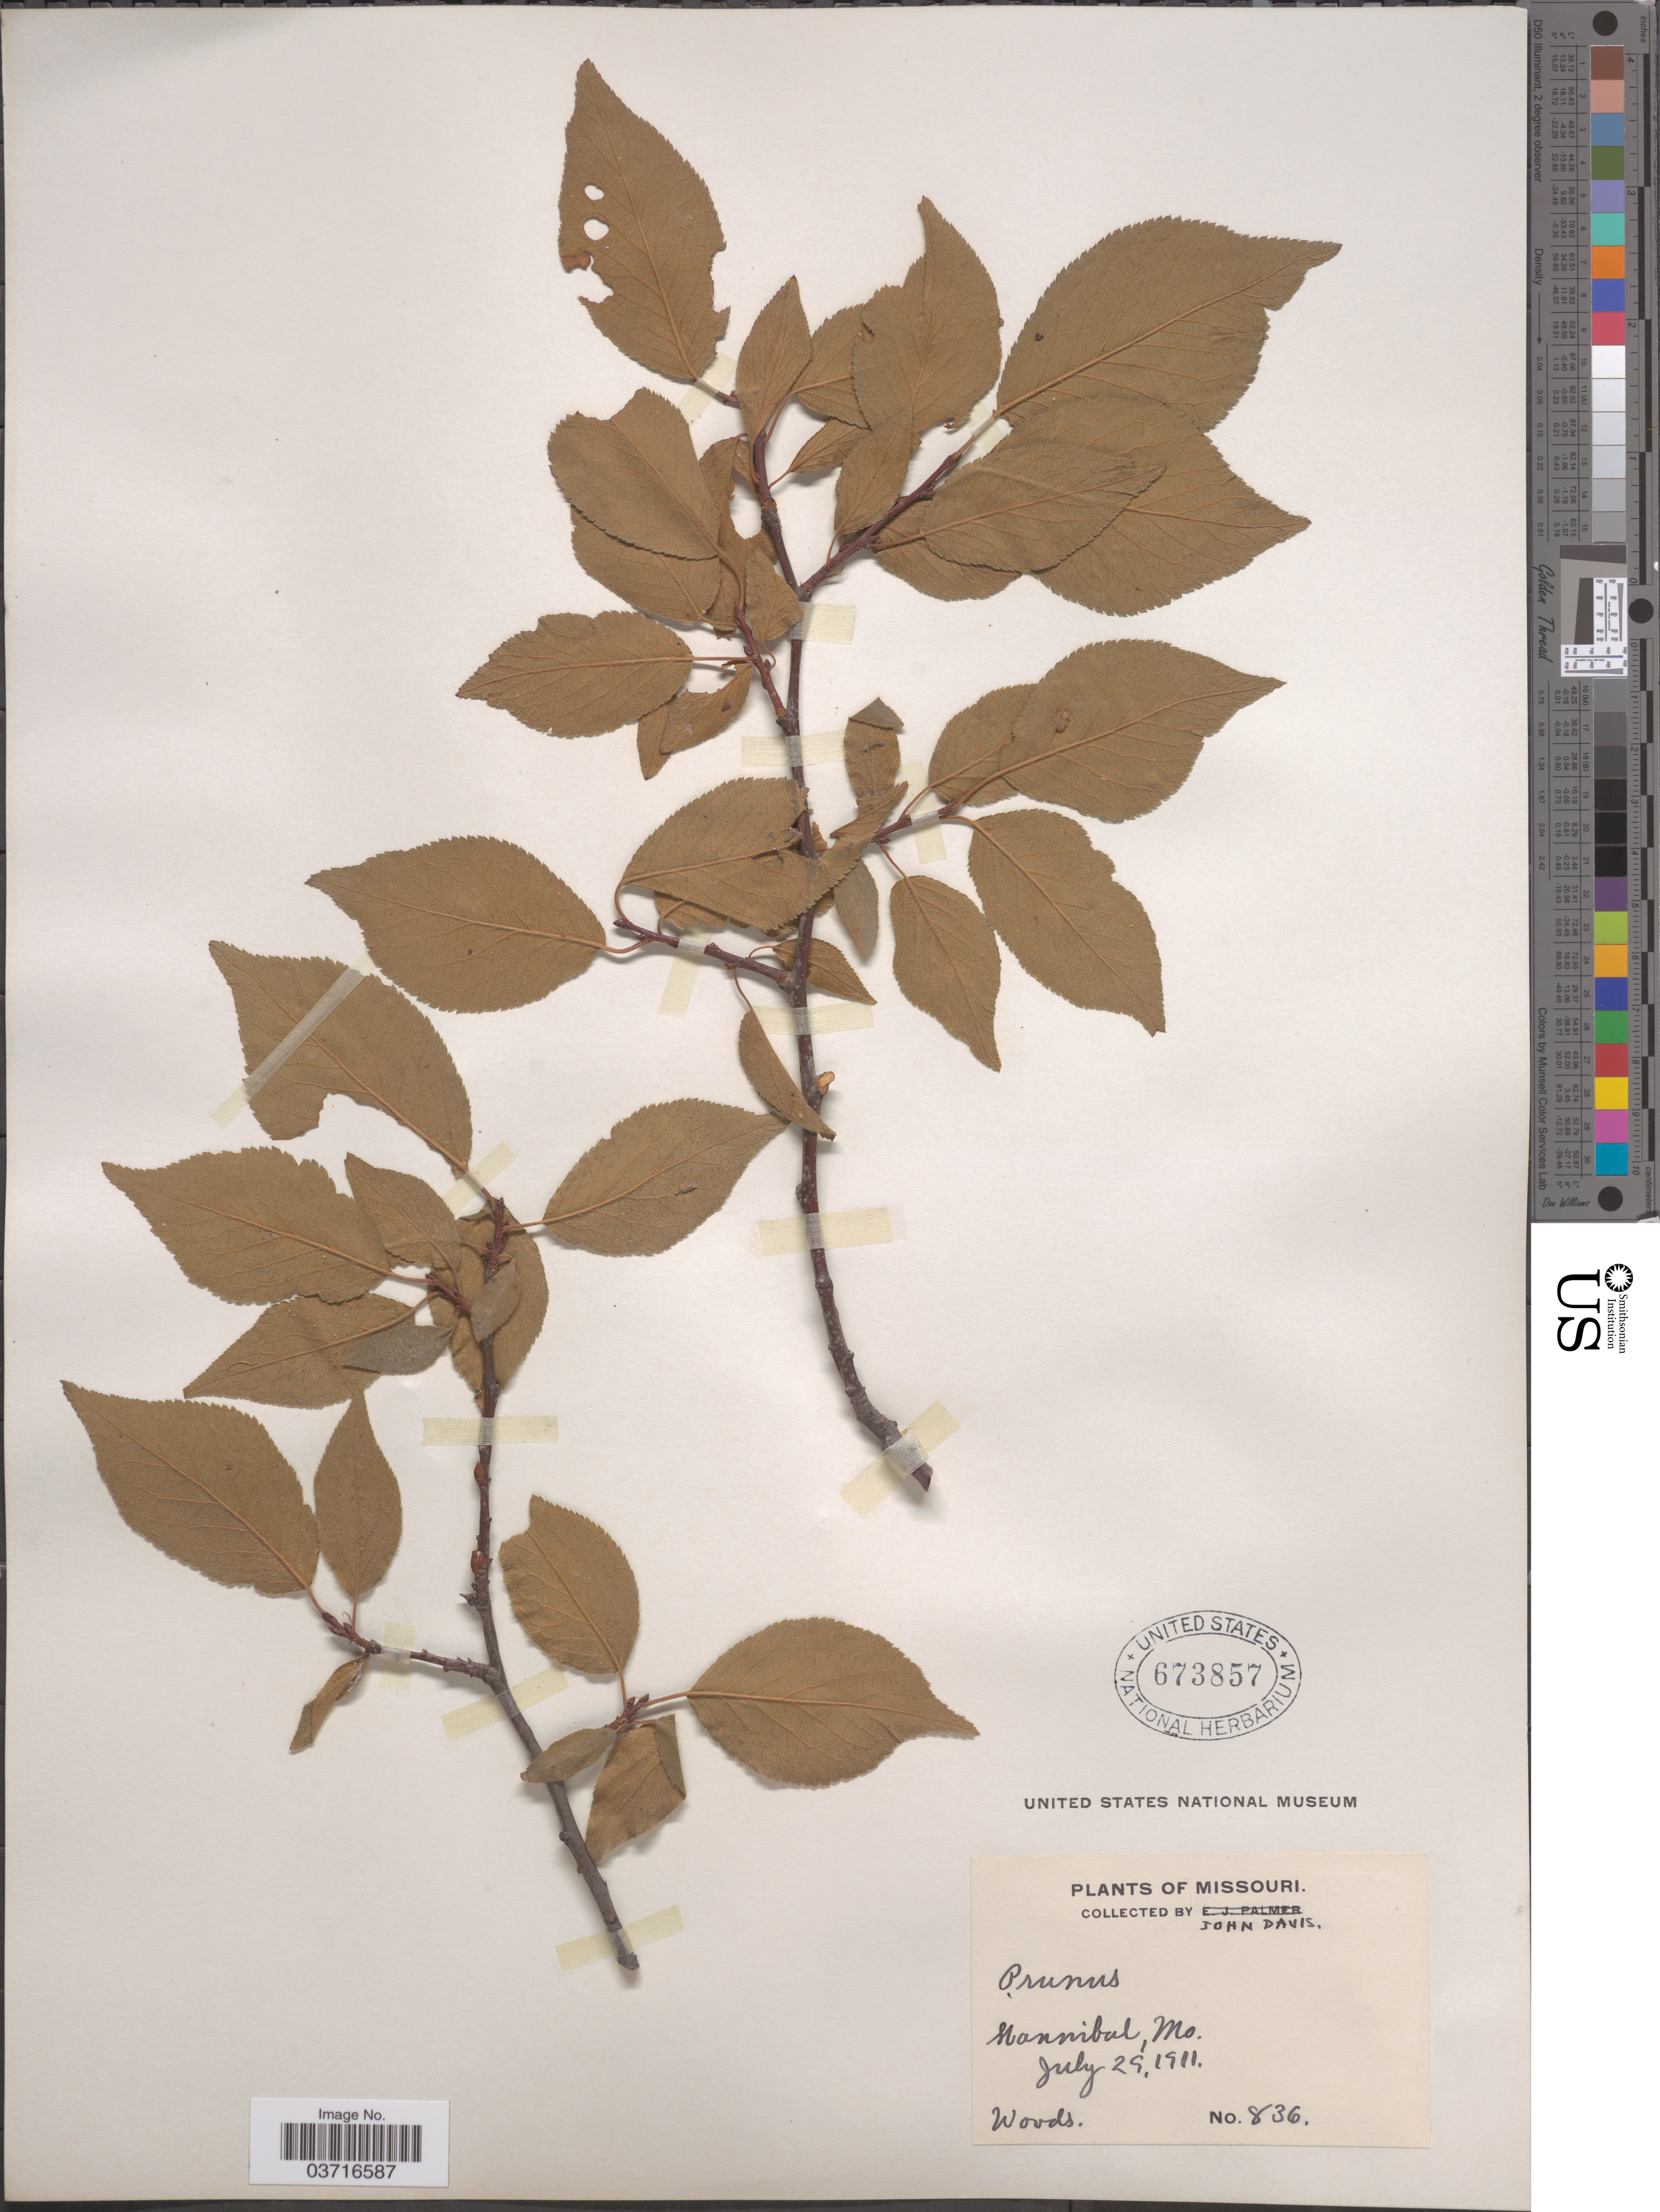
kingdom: Plantae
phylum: Tracheophyta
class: Magnoliopsida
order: Rosales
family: Rosaceae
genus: Prunus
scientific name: Prunus sp.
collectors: J. Davis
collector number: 836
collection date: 1911-07-29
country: United States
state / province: Missouri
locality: Hannibal.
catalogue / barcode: US 673857